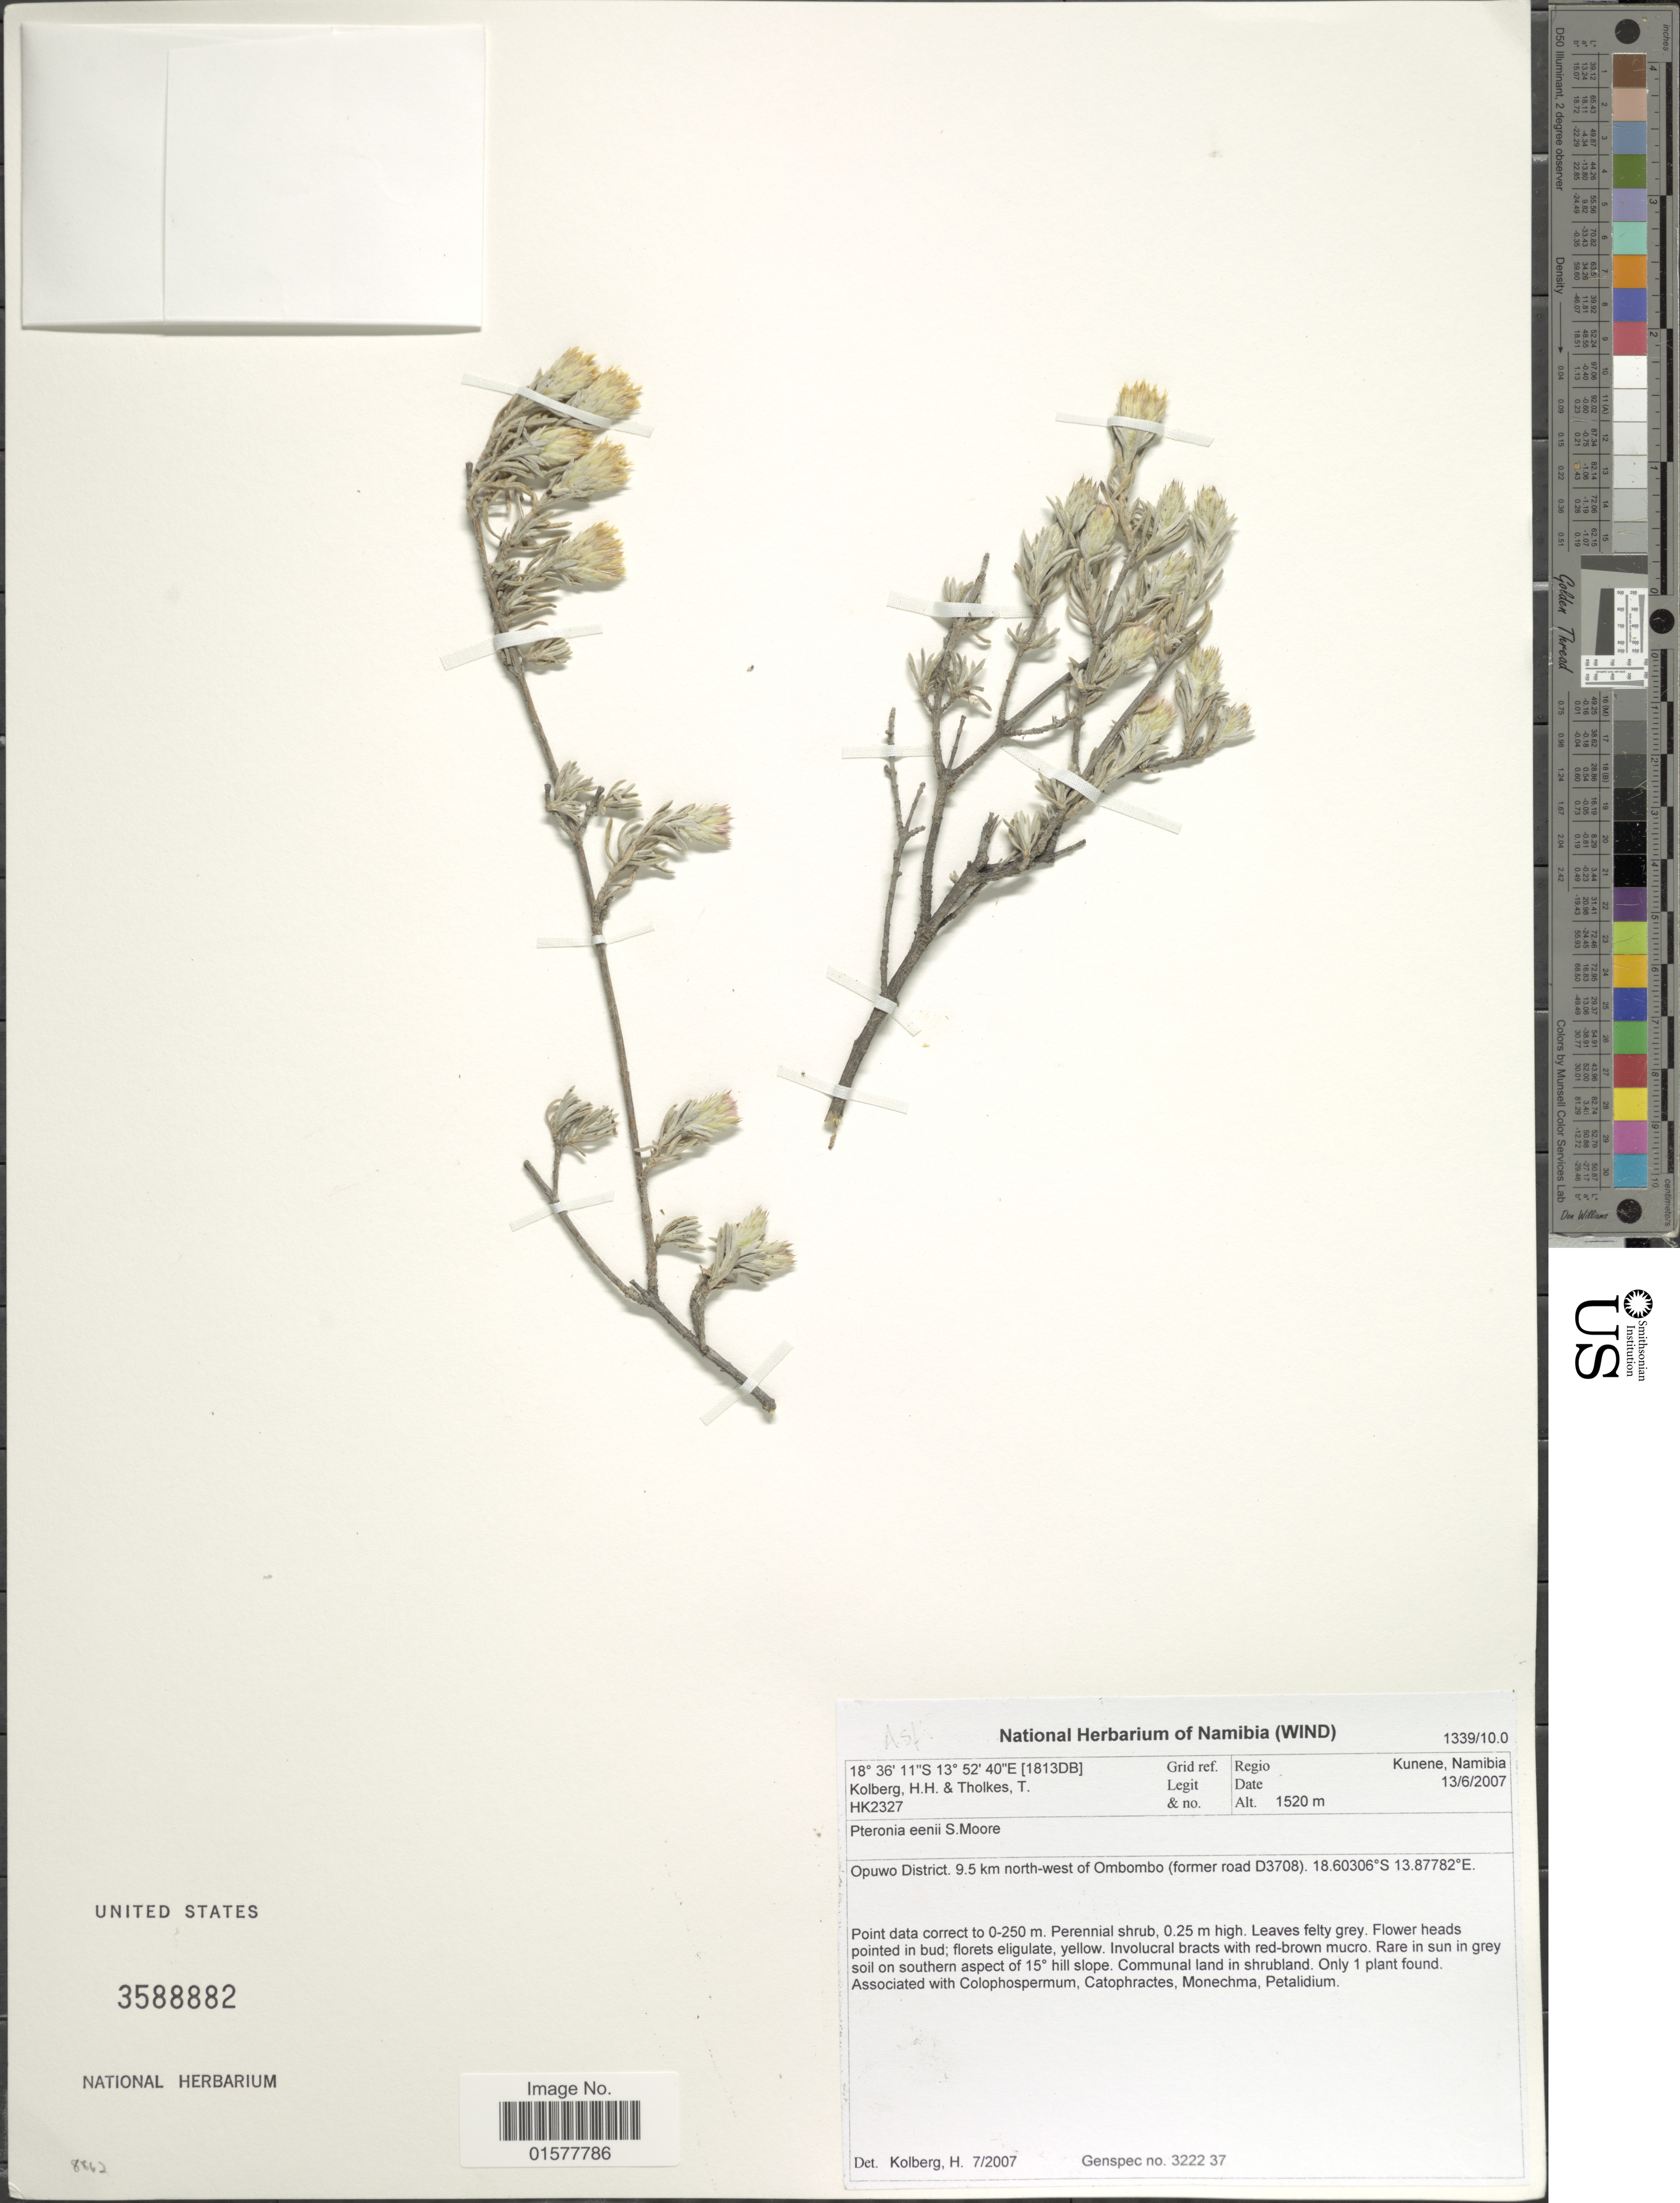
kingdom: Plantae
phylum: Tracheophyta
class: Magnoliopsida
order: Asterales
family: Asteraceae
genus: Pteronia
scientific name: Pteronia eenii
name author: S. Moore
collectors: H. H. Kolberg & T. Tholkes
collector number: HK2327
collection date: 2007-06-13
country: Namibia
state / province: Kunene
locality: Grid ref. [1813DB], Regio Kunene, Namibia, Opuwo District. 9.5 km north-west Ombombo (forner road D3708)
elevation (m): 1520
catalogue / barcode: US 3588882